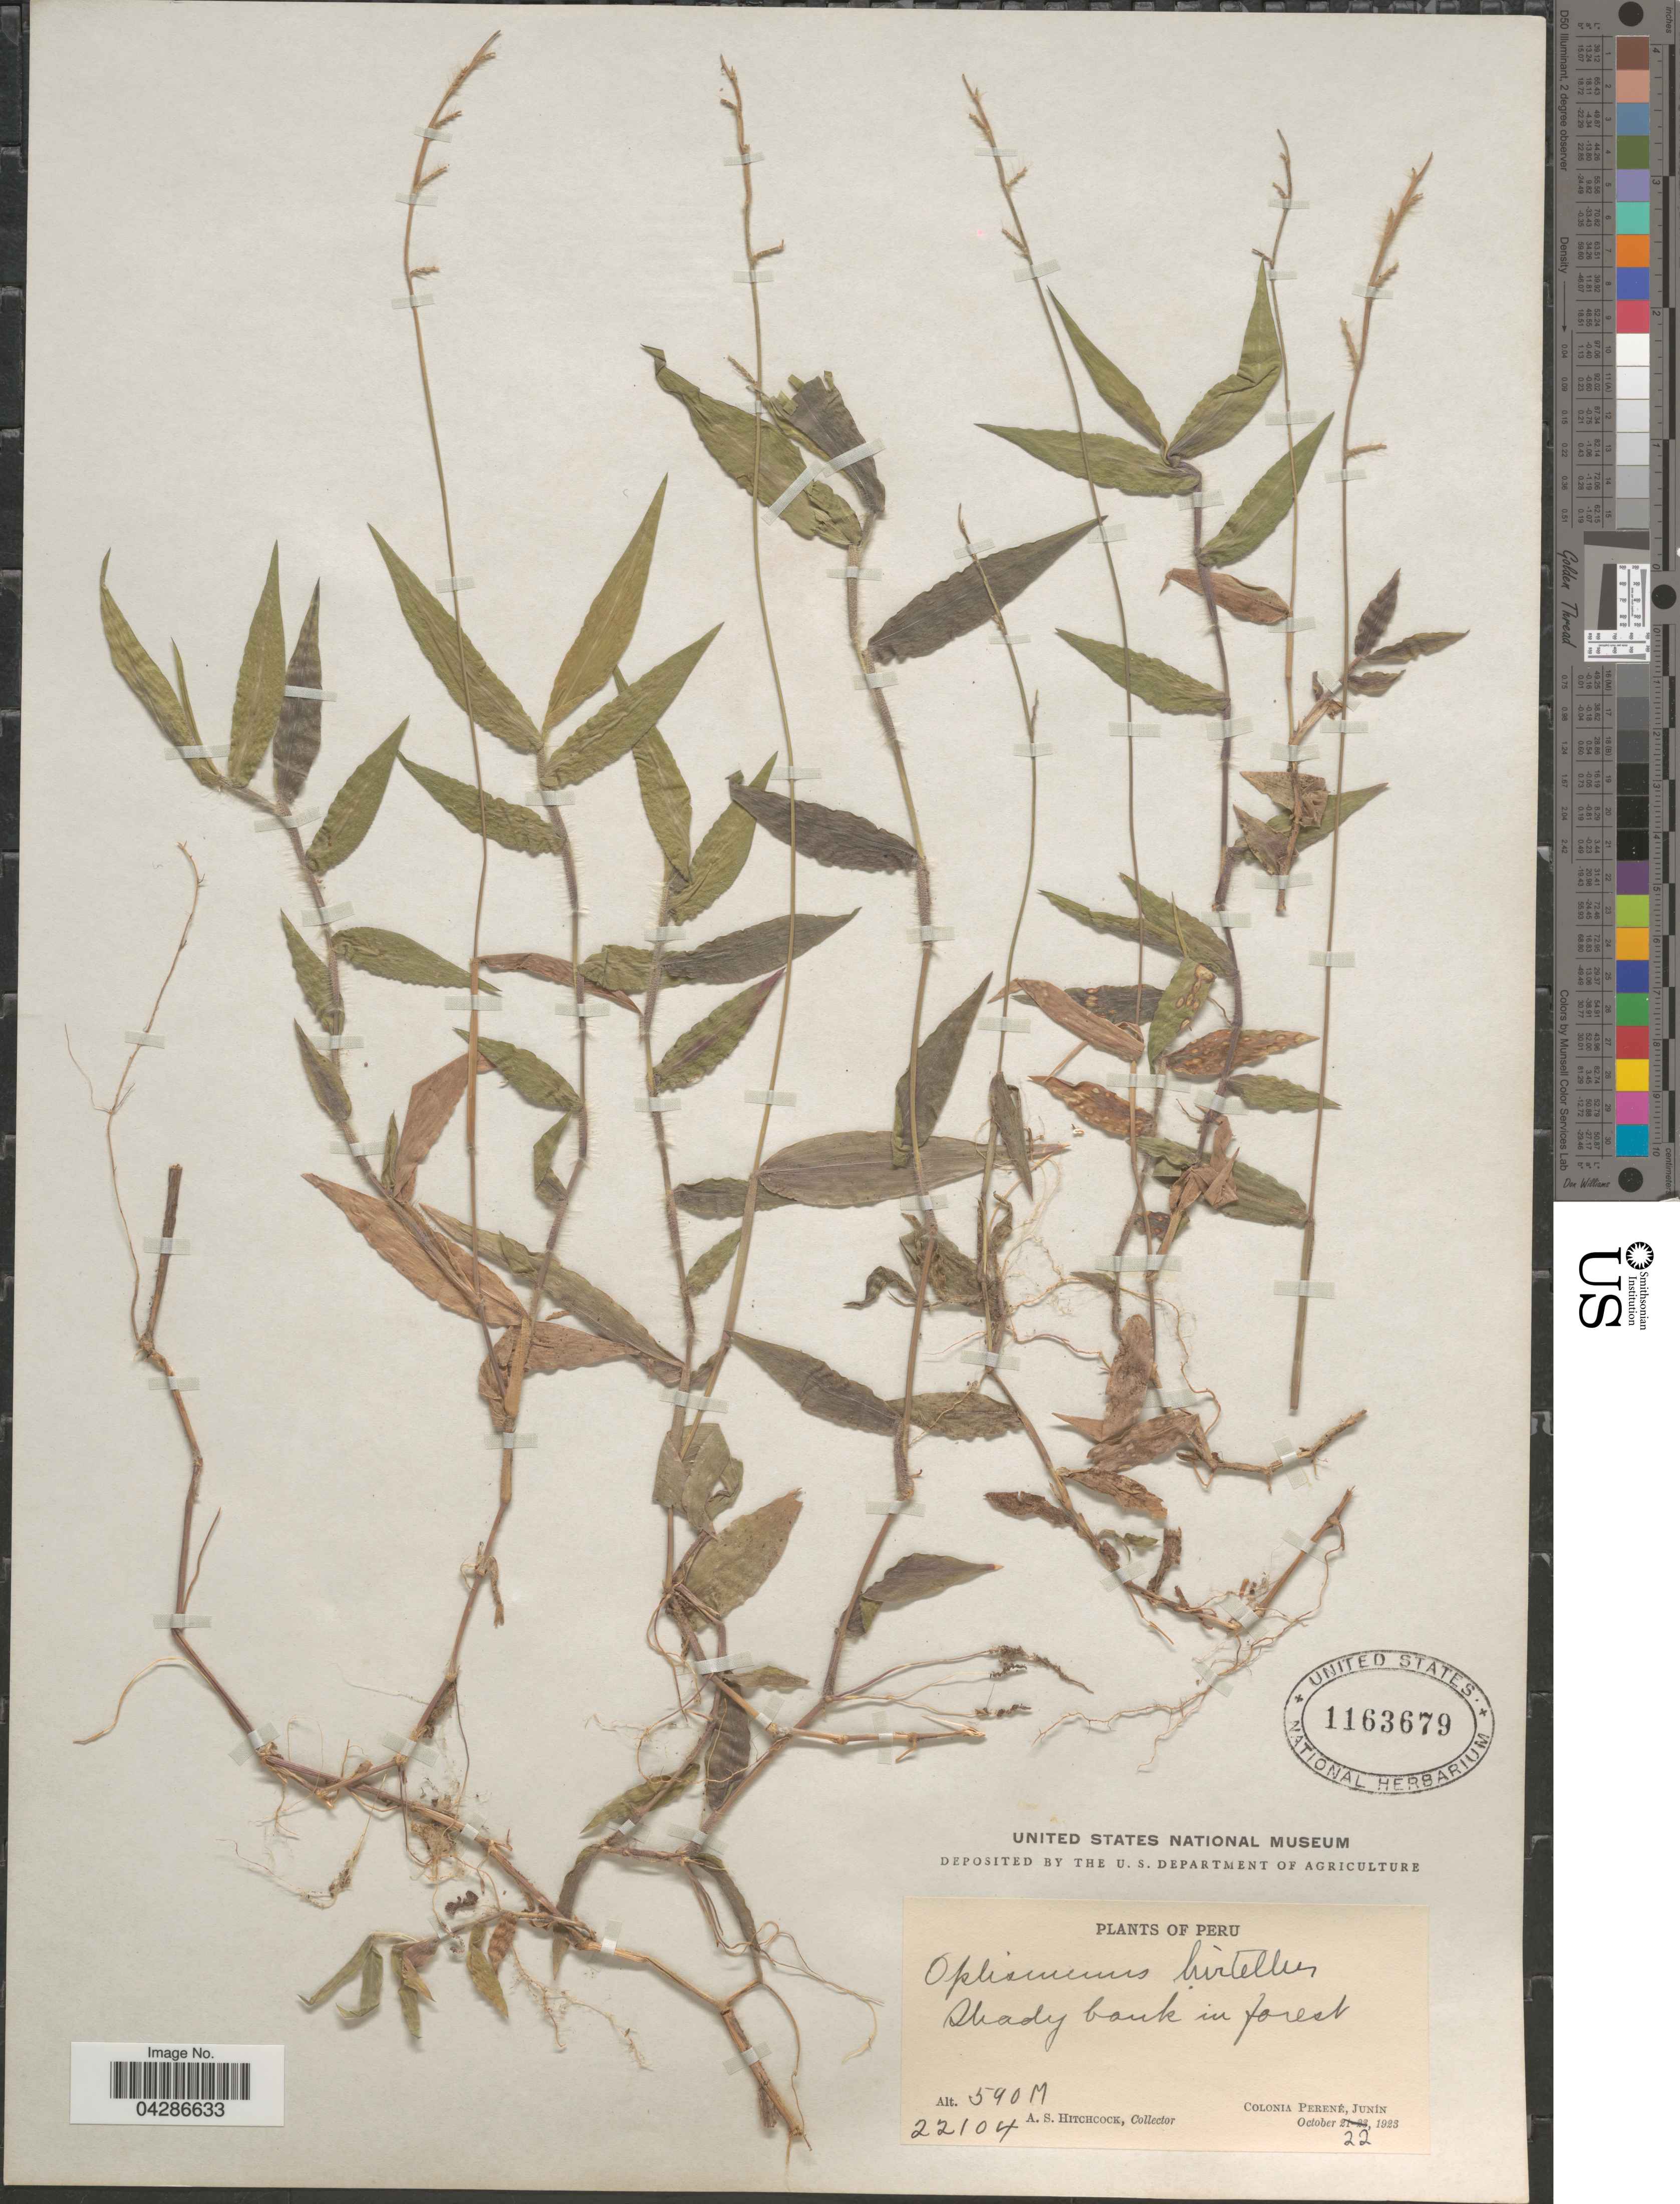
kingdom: Plantae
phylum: Tracheophyta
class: Liliopsida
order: Poales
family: Poaceae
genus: Oplismenus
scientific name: Oplismenus hirtellus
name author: (L.) P. Beauv.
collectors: A. S. Hitchcock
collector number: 22104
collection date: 1923-10-22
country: Peru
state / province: Junín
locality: Colonia Perené.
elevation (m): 590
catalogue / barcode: US 1163679